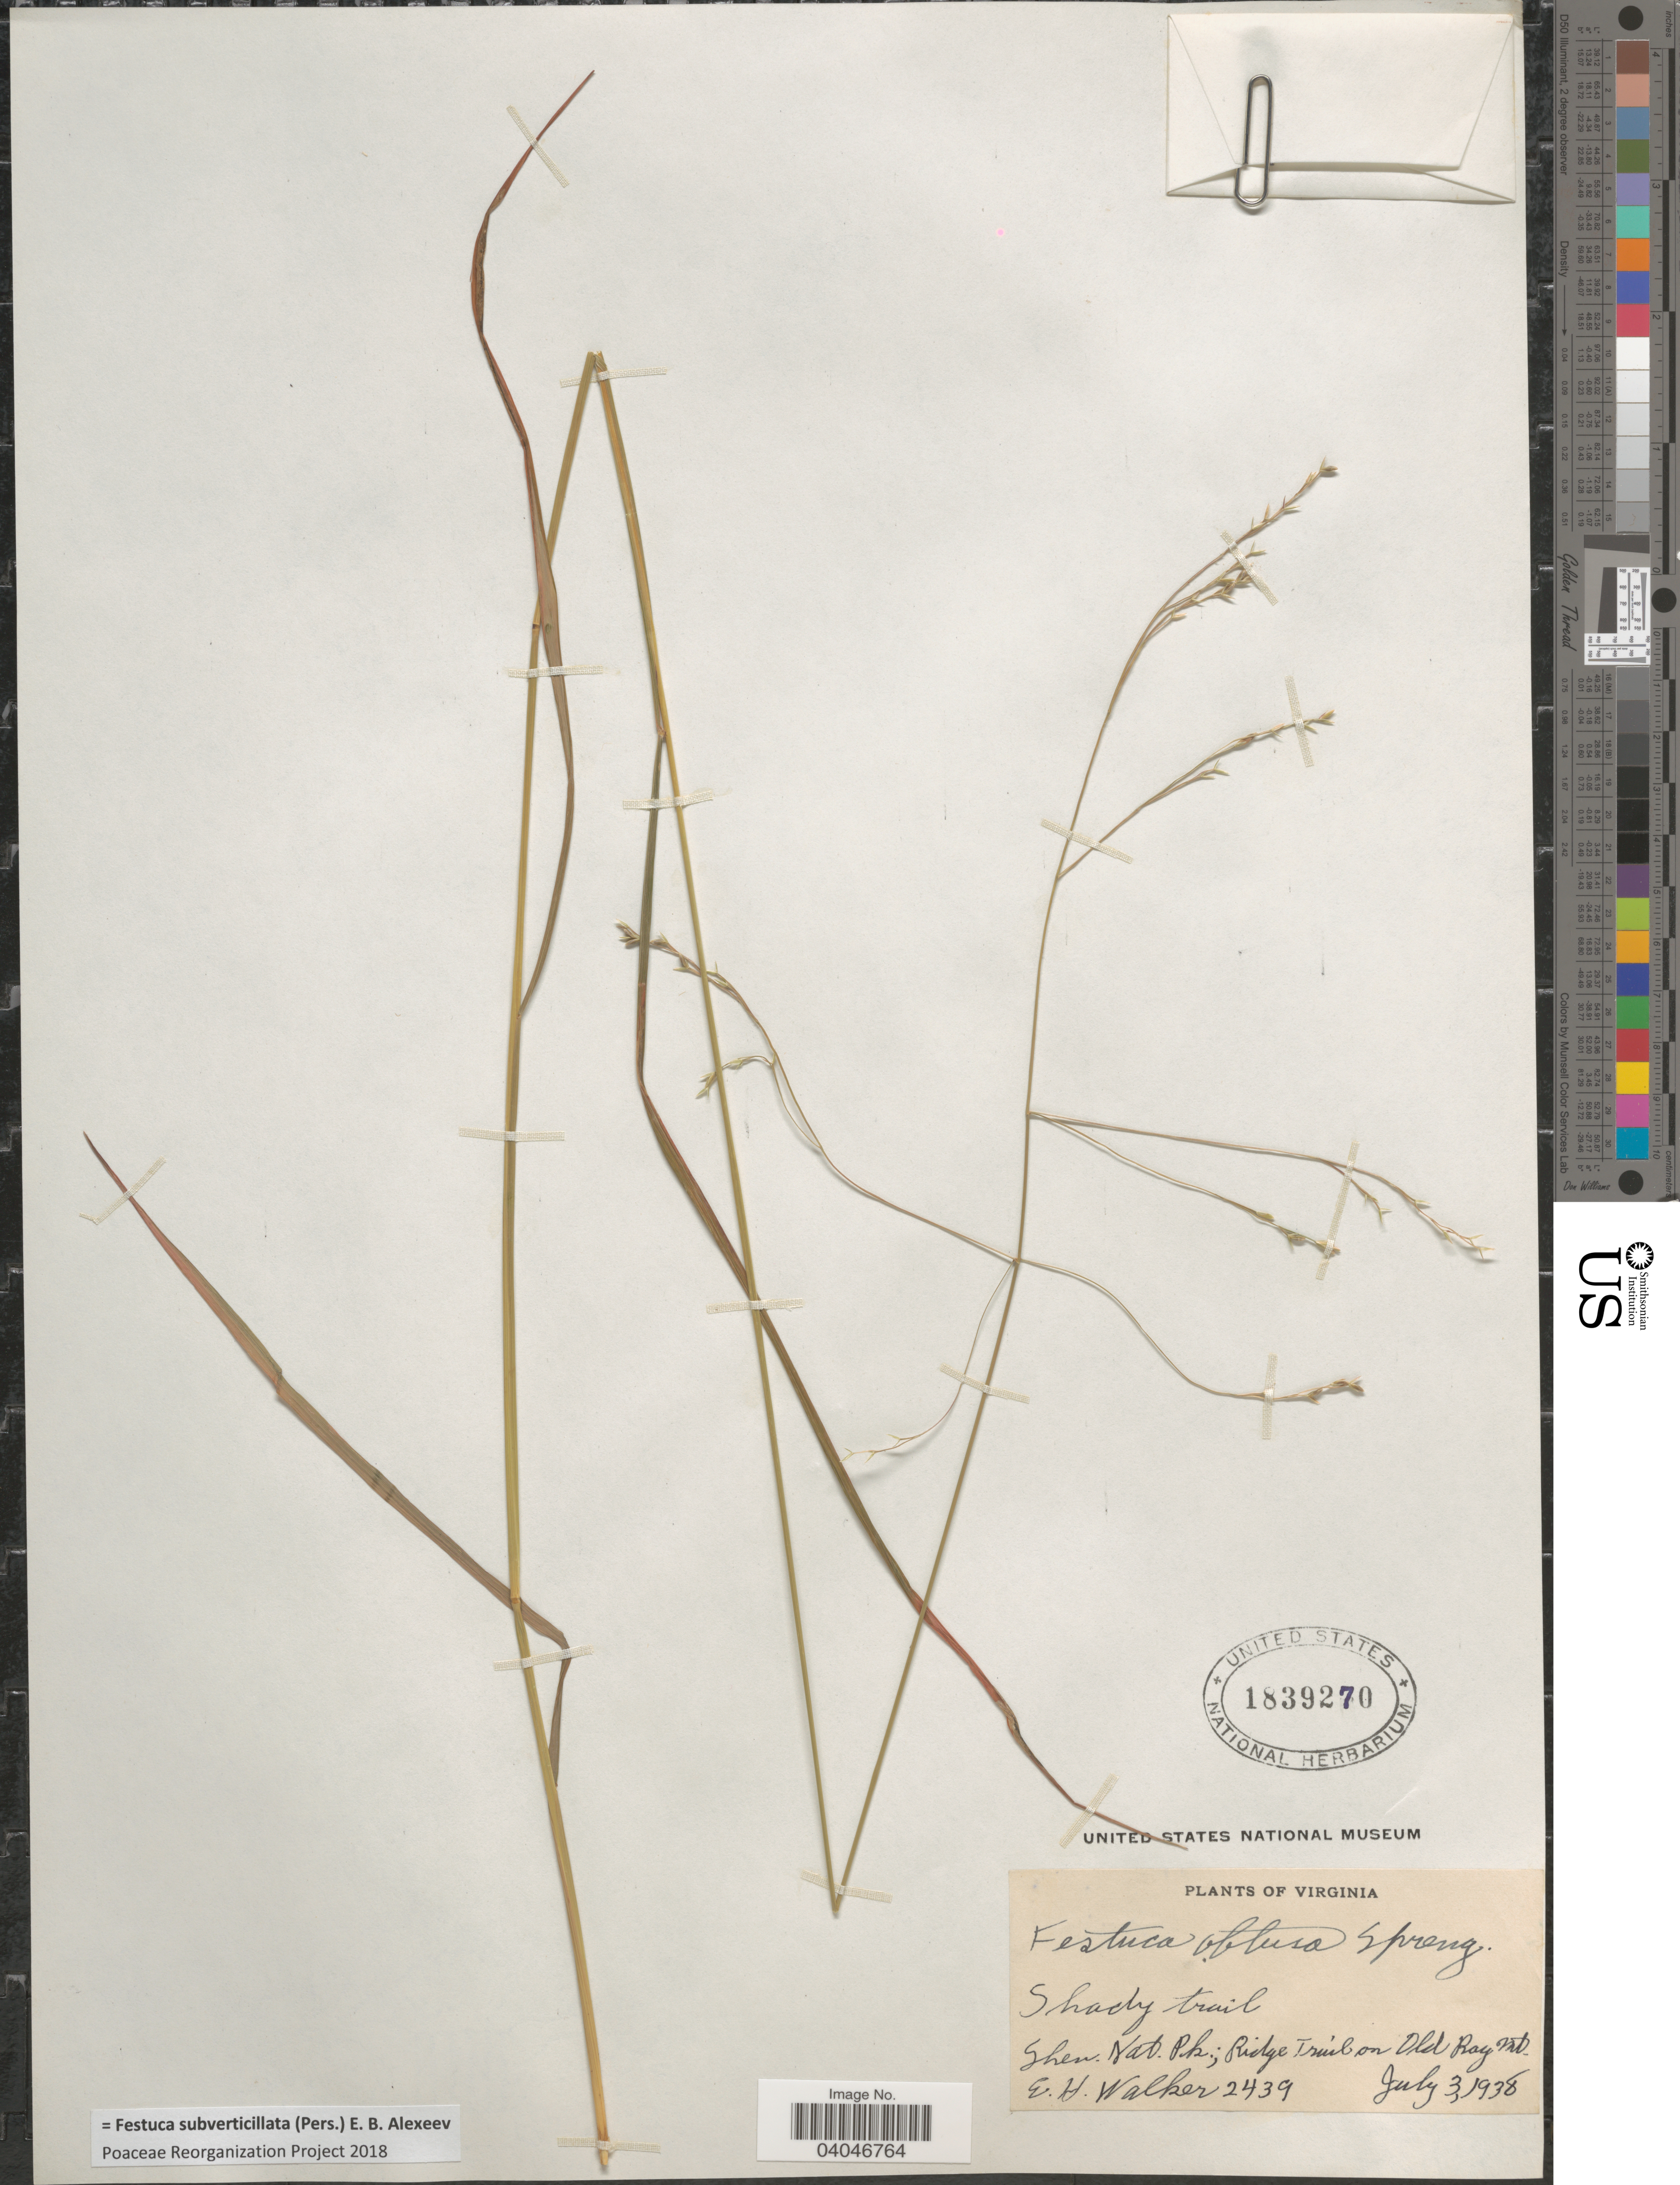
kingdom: Plantae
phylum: Tracheophyta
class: Liliopsida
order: Poales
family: Poaceae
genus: Festuca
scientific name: Festuca subverticillata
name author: (Pers.) E.B. Alexeev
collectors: E. H. Walker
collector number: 2439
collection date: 1938-07-03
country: United States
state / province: Virginia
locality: Shady trail. Shen. Nat. Pk.; Ridge Trail on Old Ray Mt.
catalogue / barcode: US 1839270